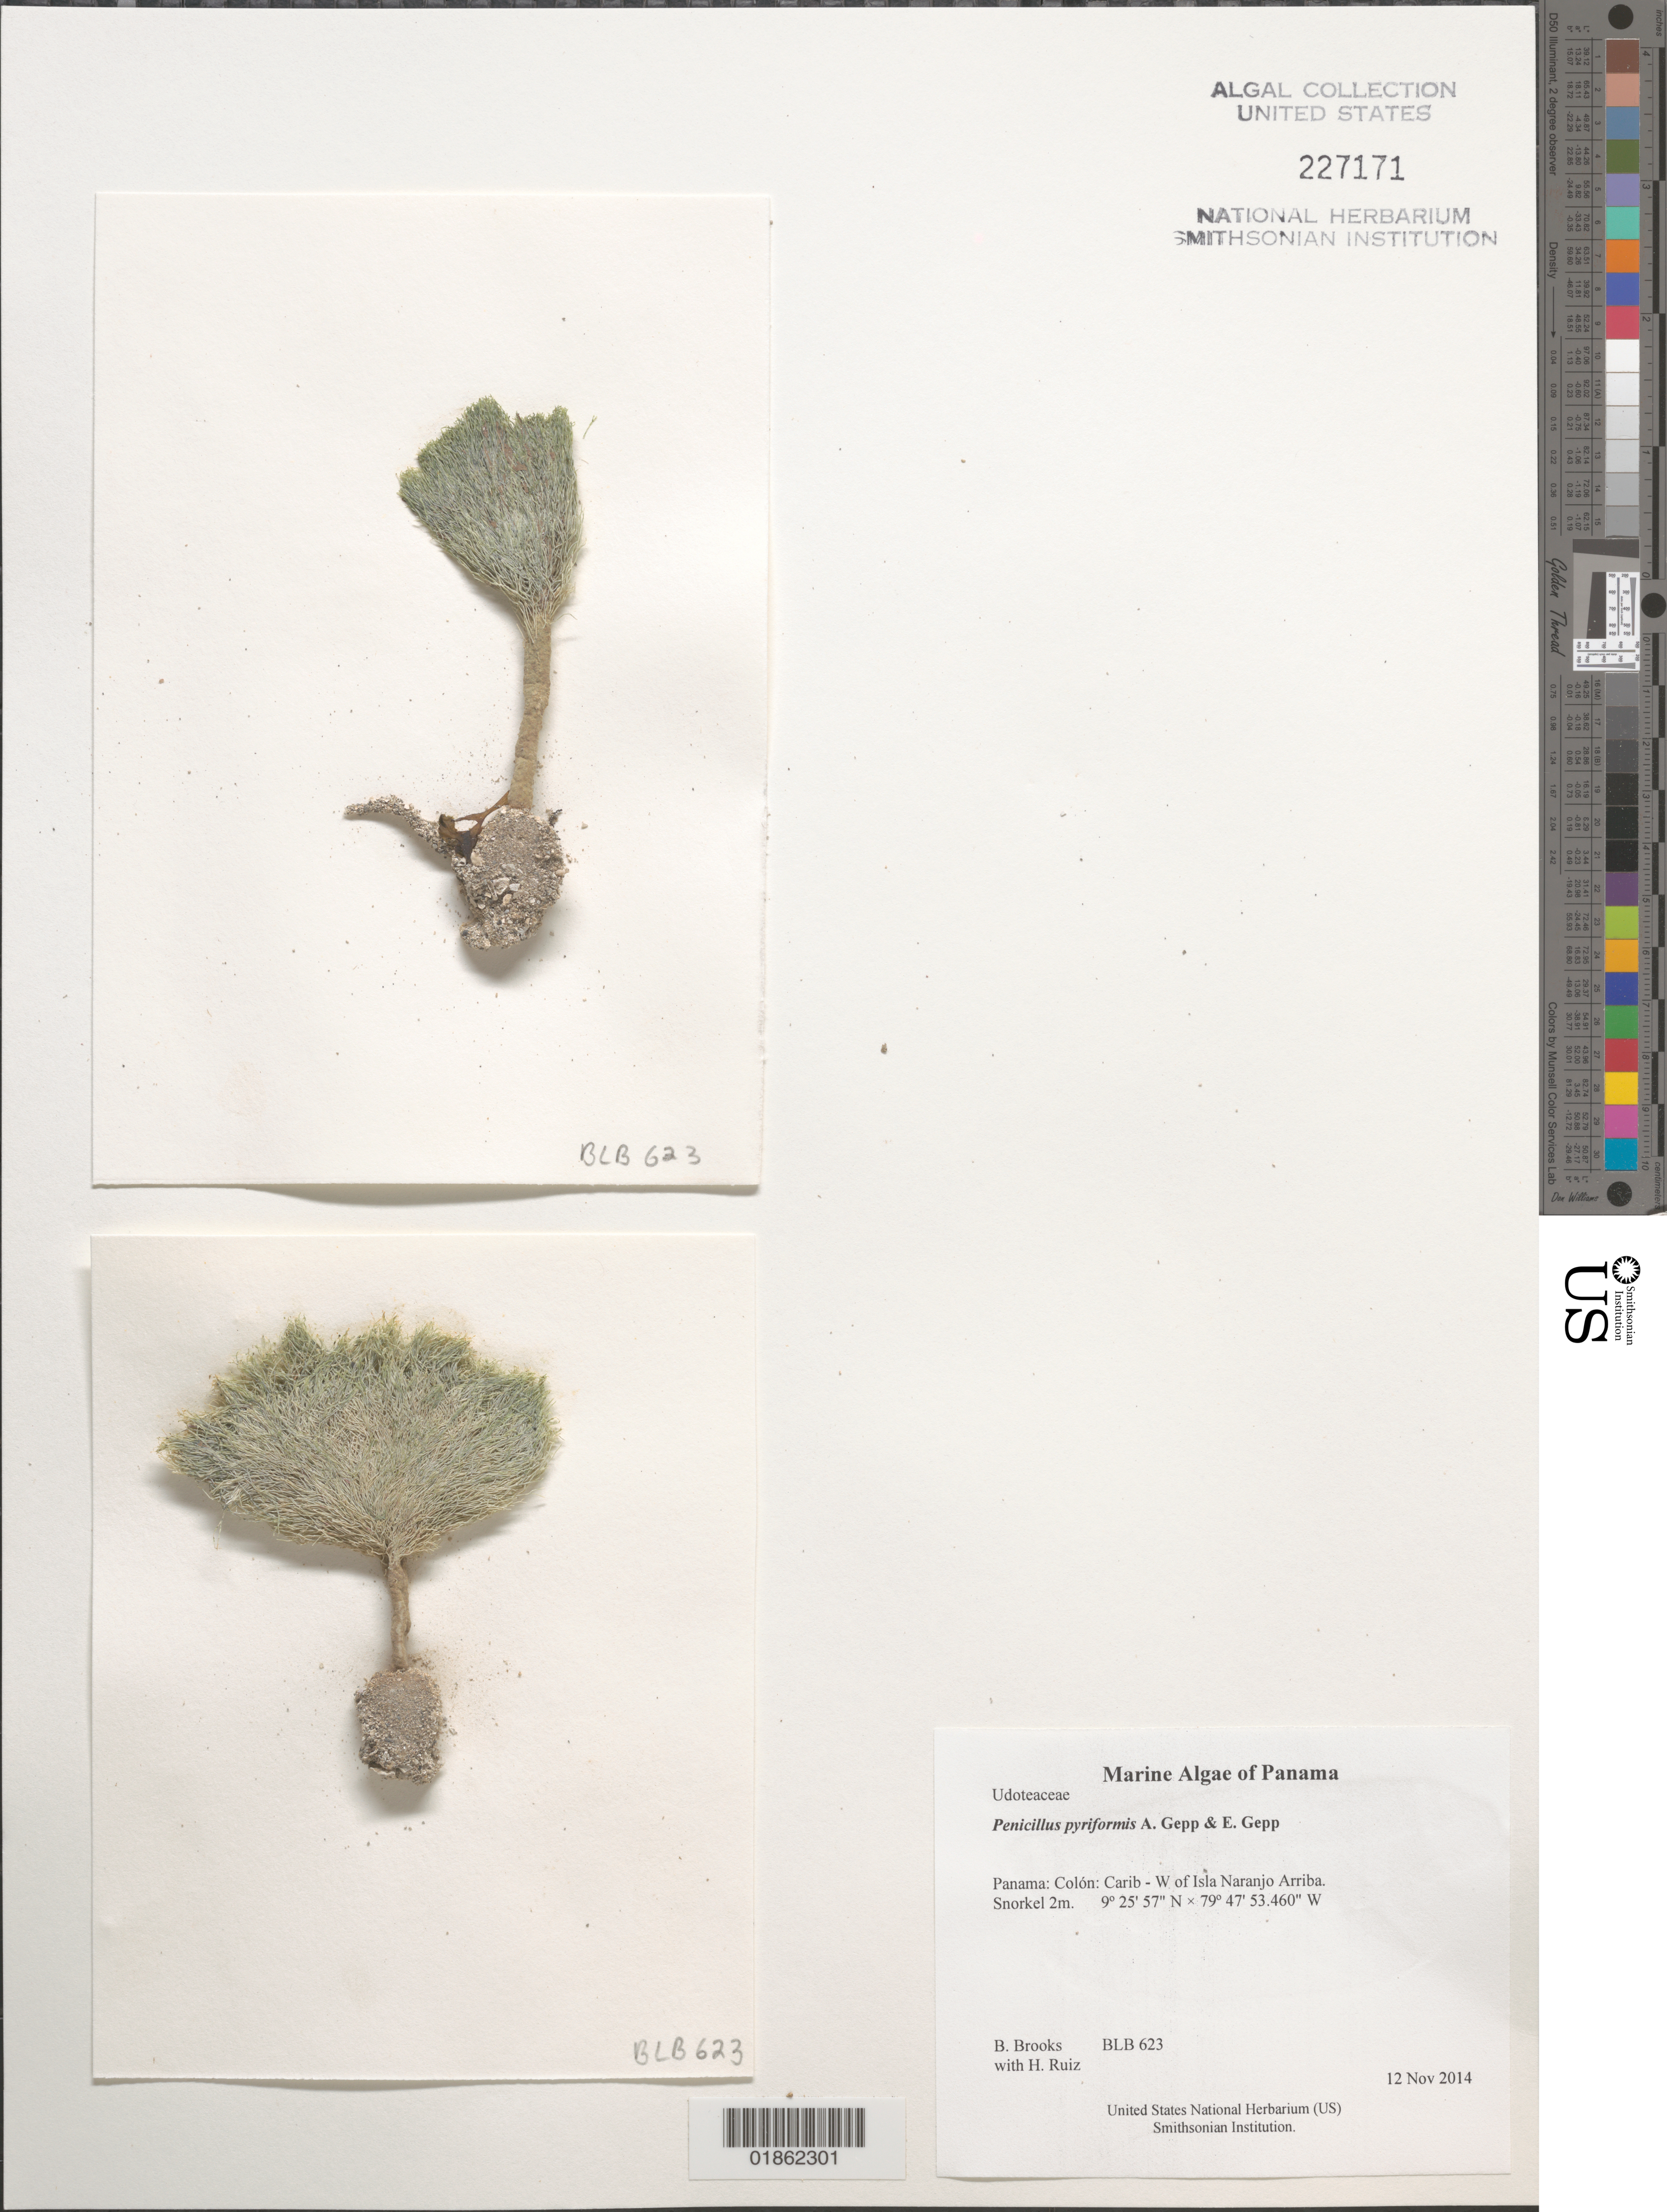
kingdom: Plantae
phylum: Chlorophyta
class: Ulvophyceae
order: Bryopsidales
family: Udoteaceae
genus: Penicillus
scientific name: Penicillus pyriformis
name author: A. Gepp & E. Gepp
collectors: B. Brooks & H. Ruiz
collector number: BLB 623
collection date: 2014-11-12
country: Panama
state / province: Colón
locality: Carib - W of Isla Naranjo Arriba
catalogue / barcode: US 227171